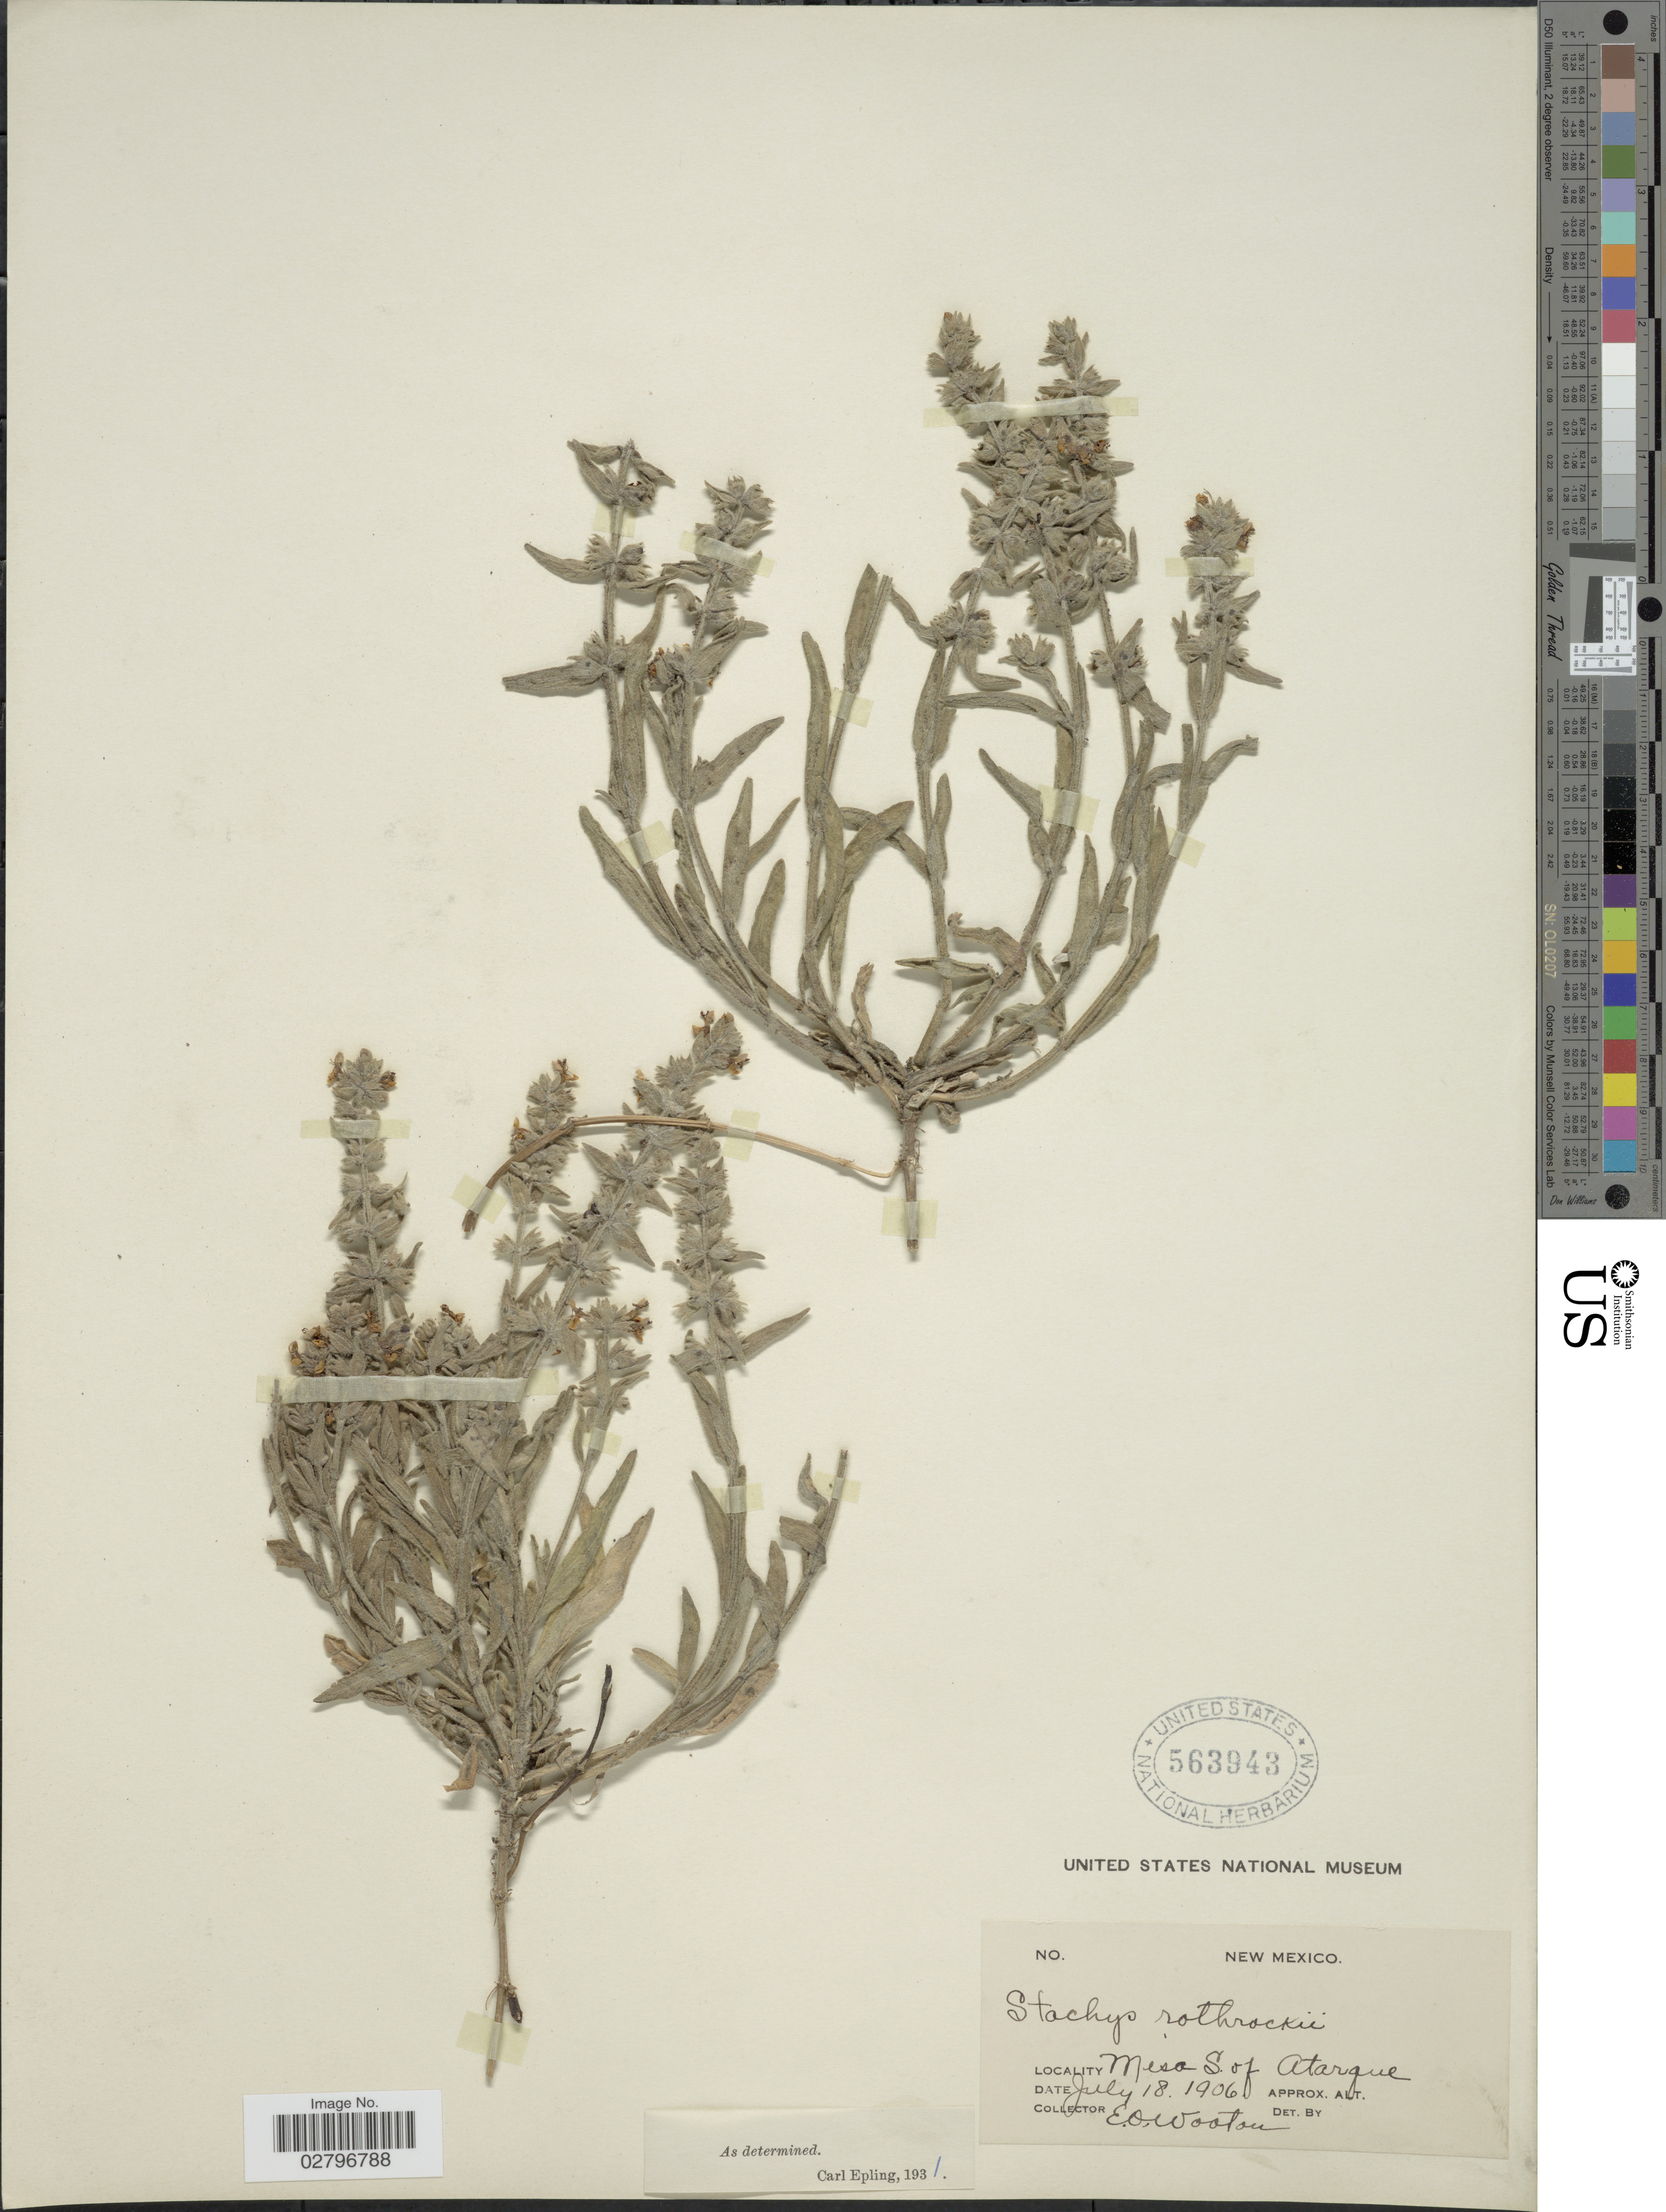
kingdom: Plantae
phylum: Tracheophyta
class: Magnoliopsida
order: Lamiales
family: Lamiaceae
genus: Stachys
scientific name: Stachys rothrockii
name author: A. Gray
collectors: E. O. Wooton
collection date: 1906-07-18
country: United States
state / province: New Mexico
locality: Mesa S. of Atarque.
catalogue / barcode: US 563943